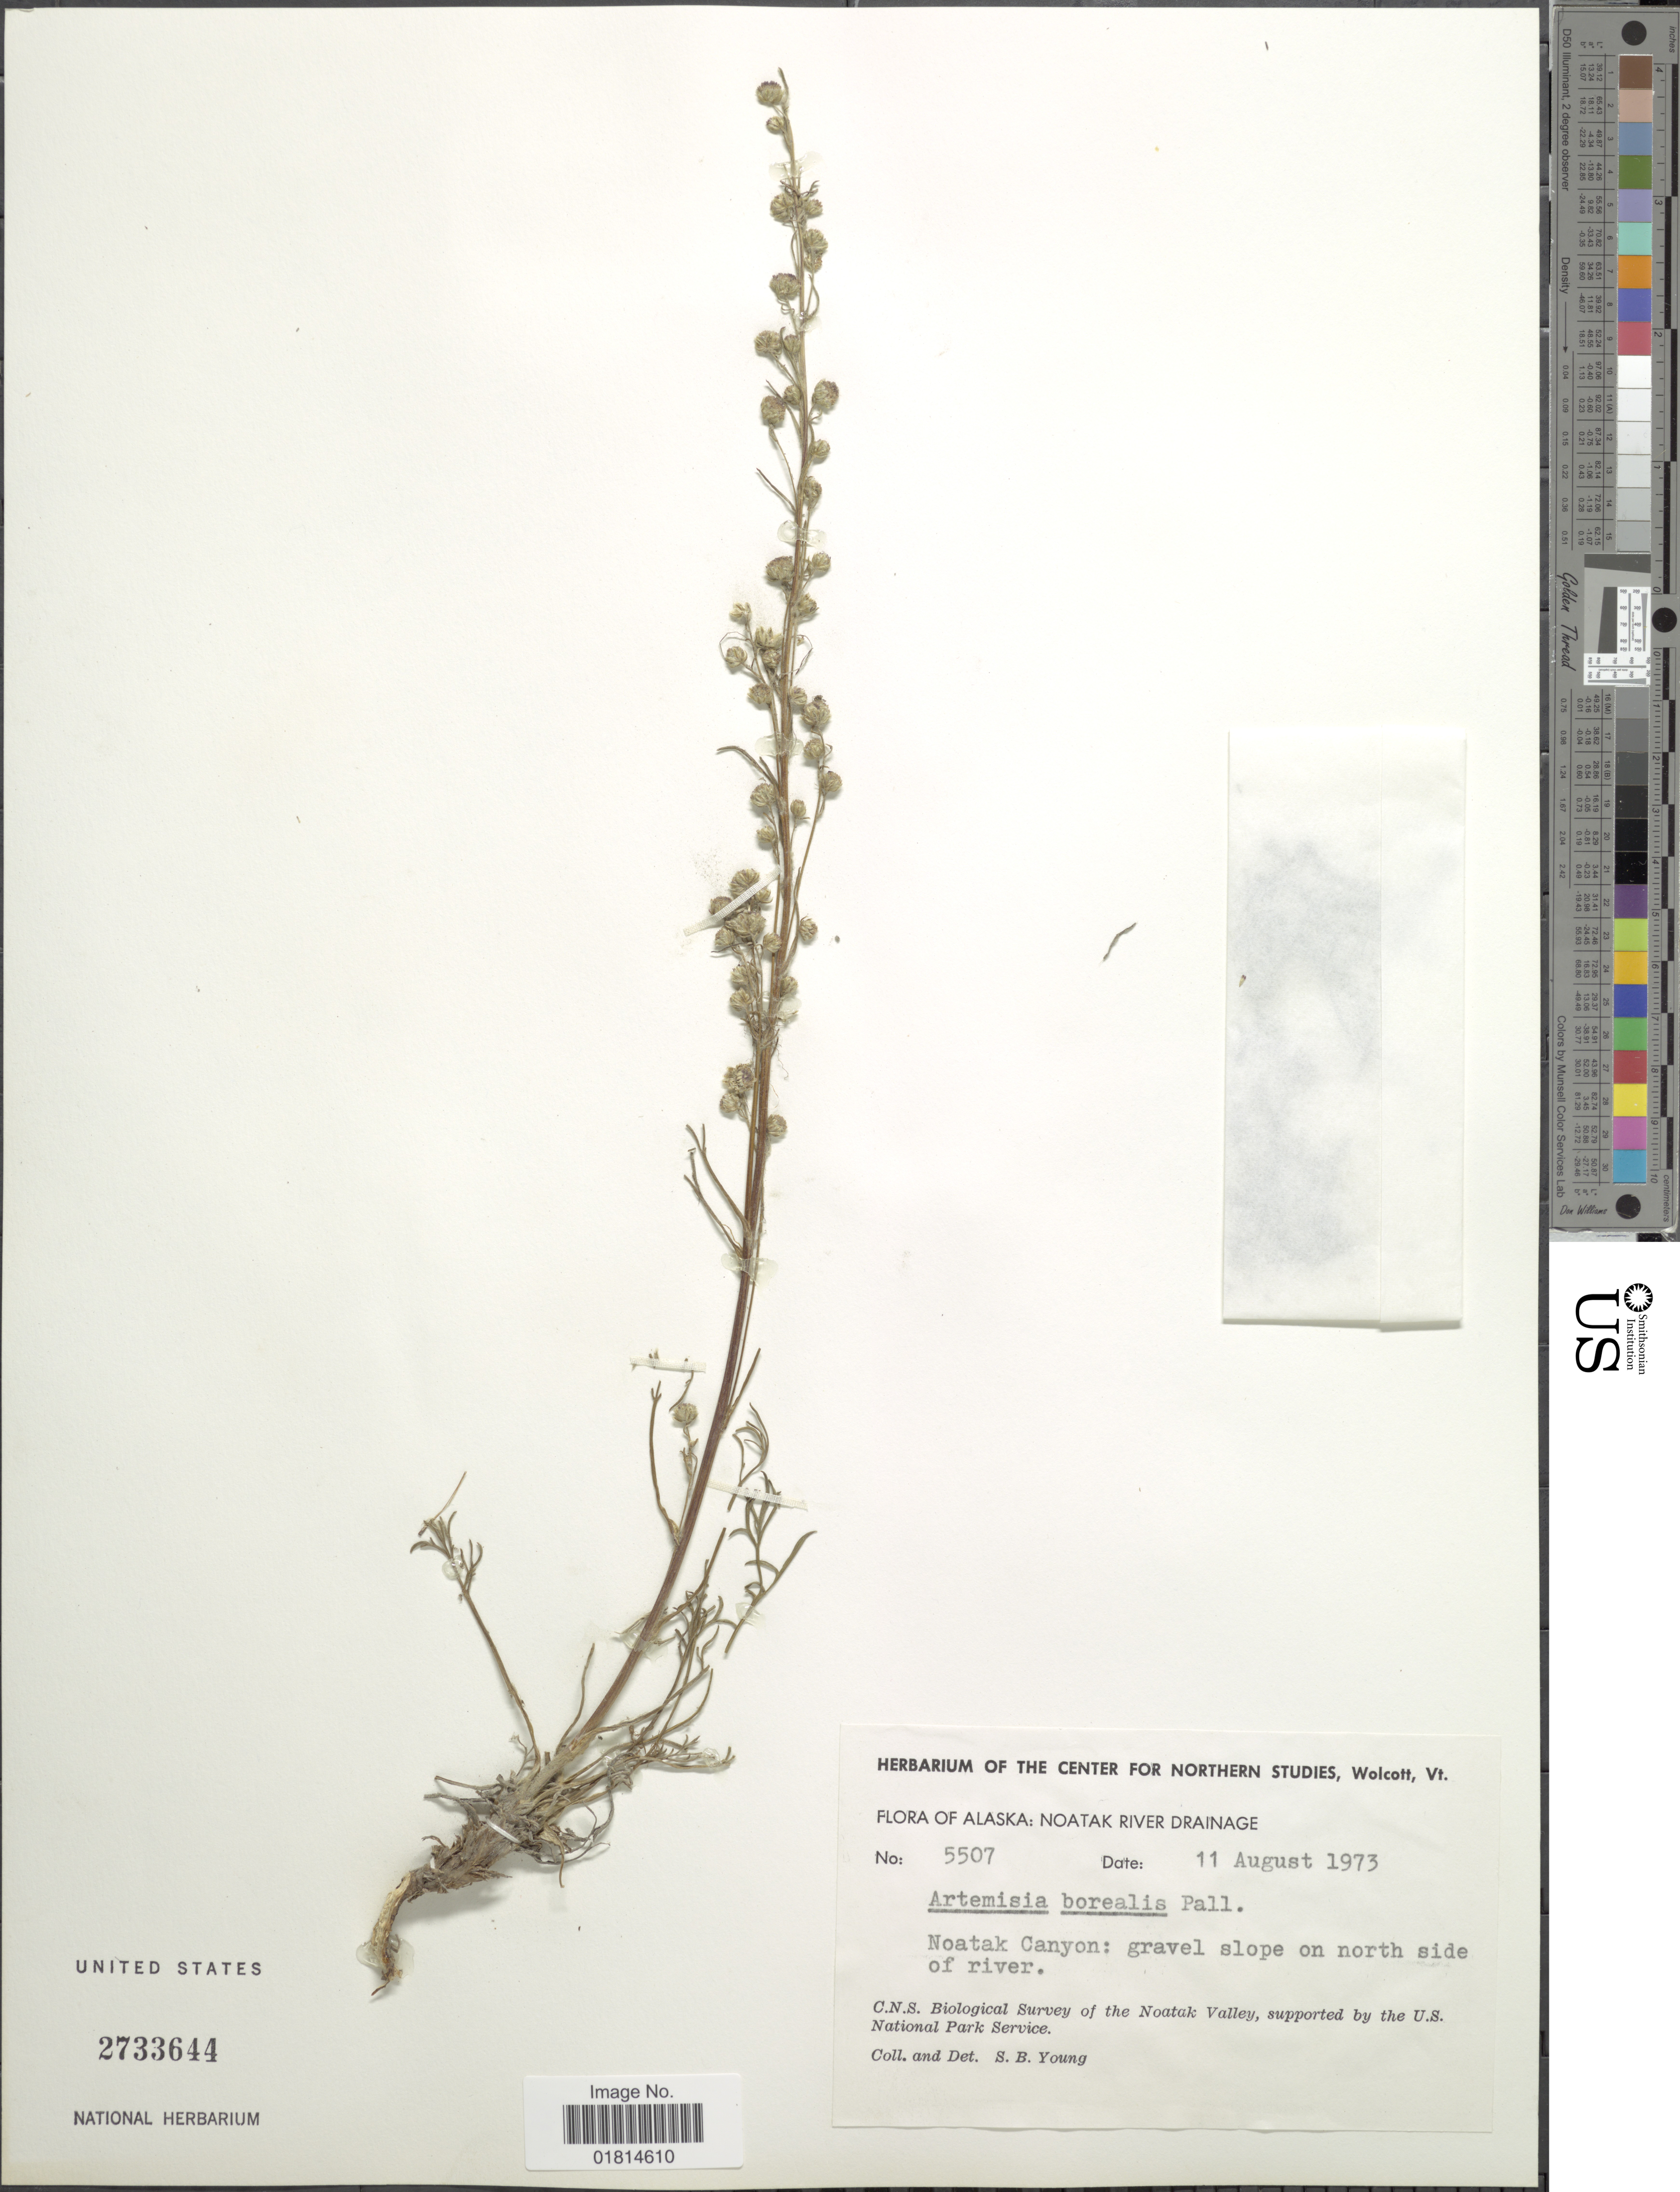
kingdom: Plantae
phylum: Tracheophyta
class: Magnoliopsida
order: Asterales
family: Asteraceae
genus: Artemisia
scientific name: Artemisia borealis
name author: Pall.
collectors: S. Young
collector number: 5507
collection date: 1973-08-11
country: United States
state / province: Alaska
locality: Noatak River Drainage. Noatak Canyon: gravel slope on north side of river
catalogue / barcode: US 2733644